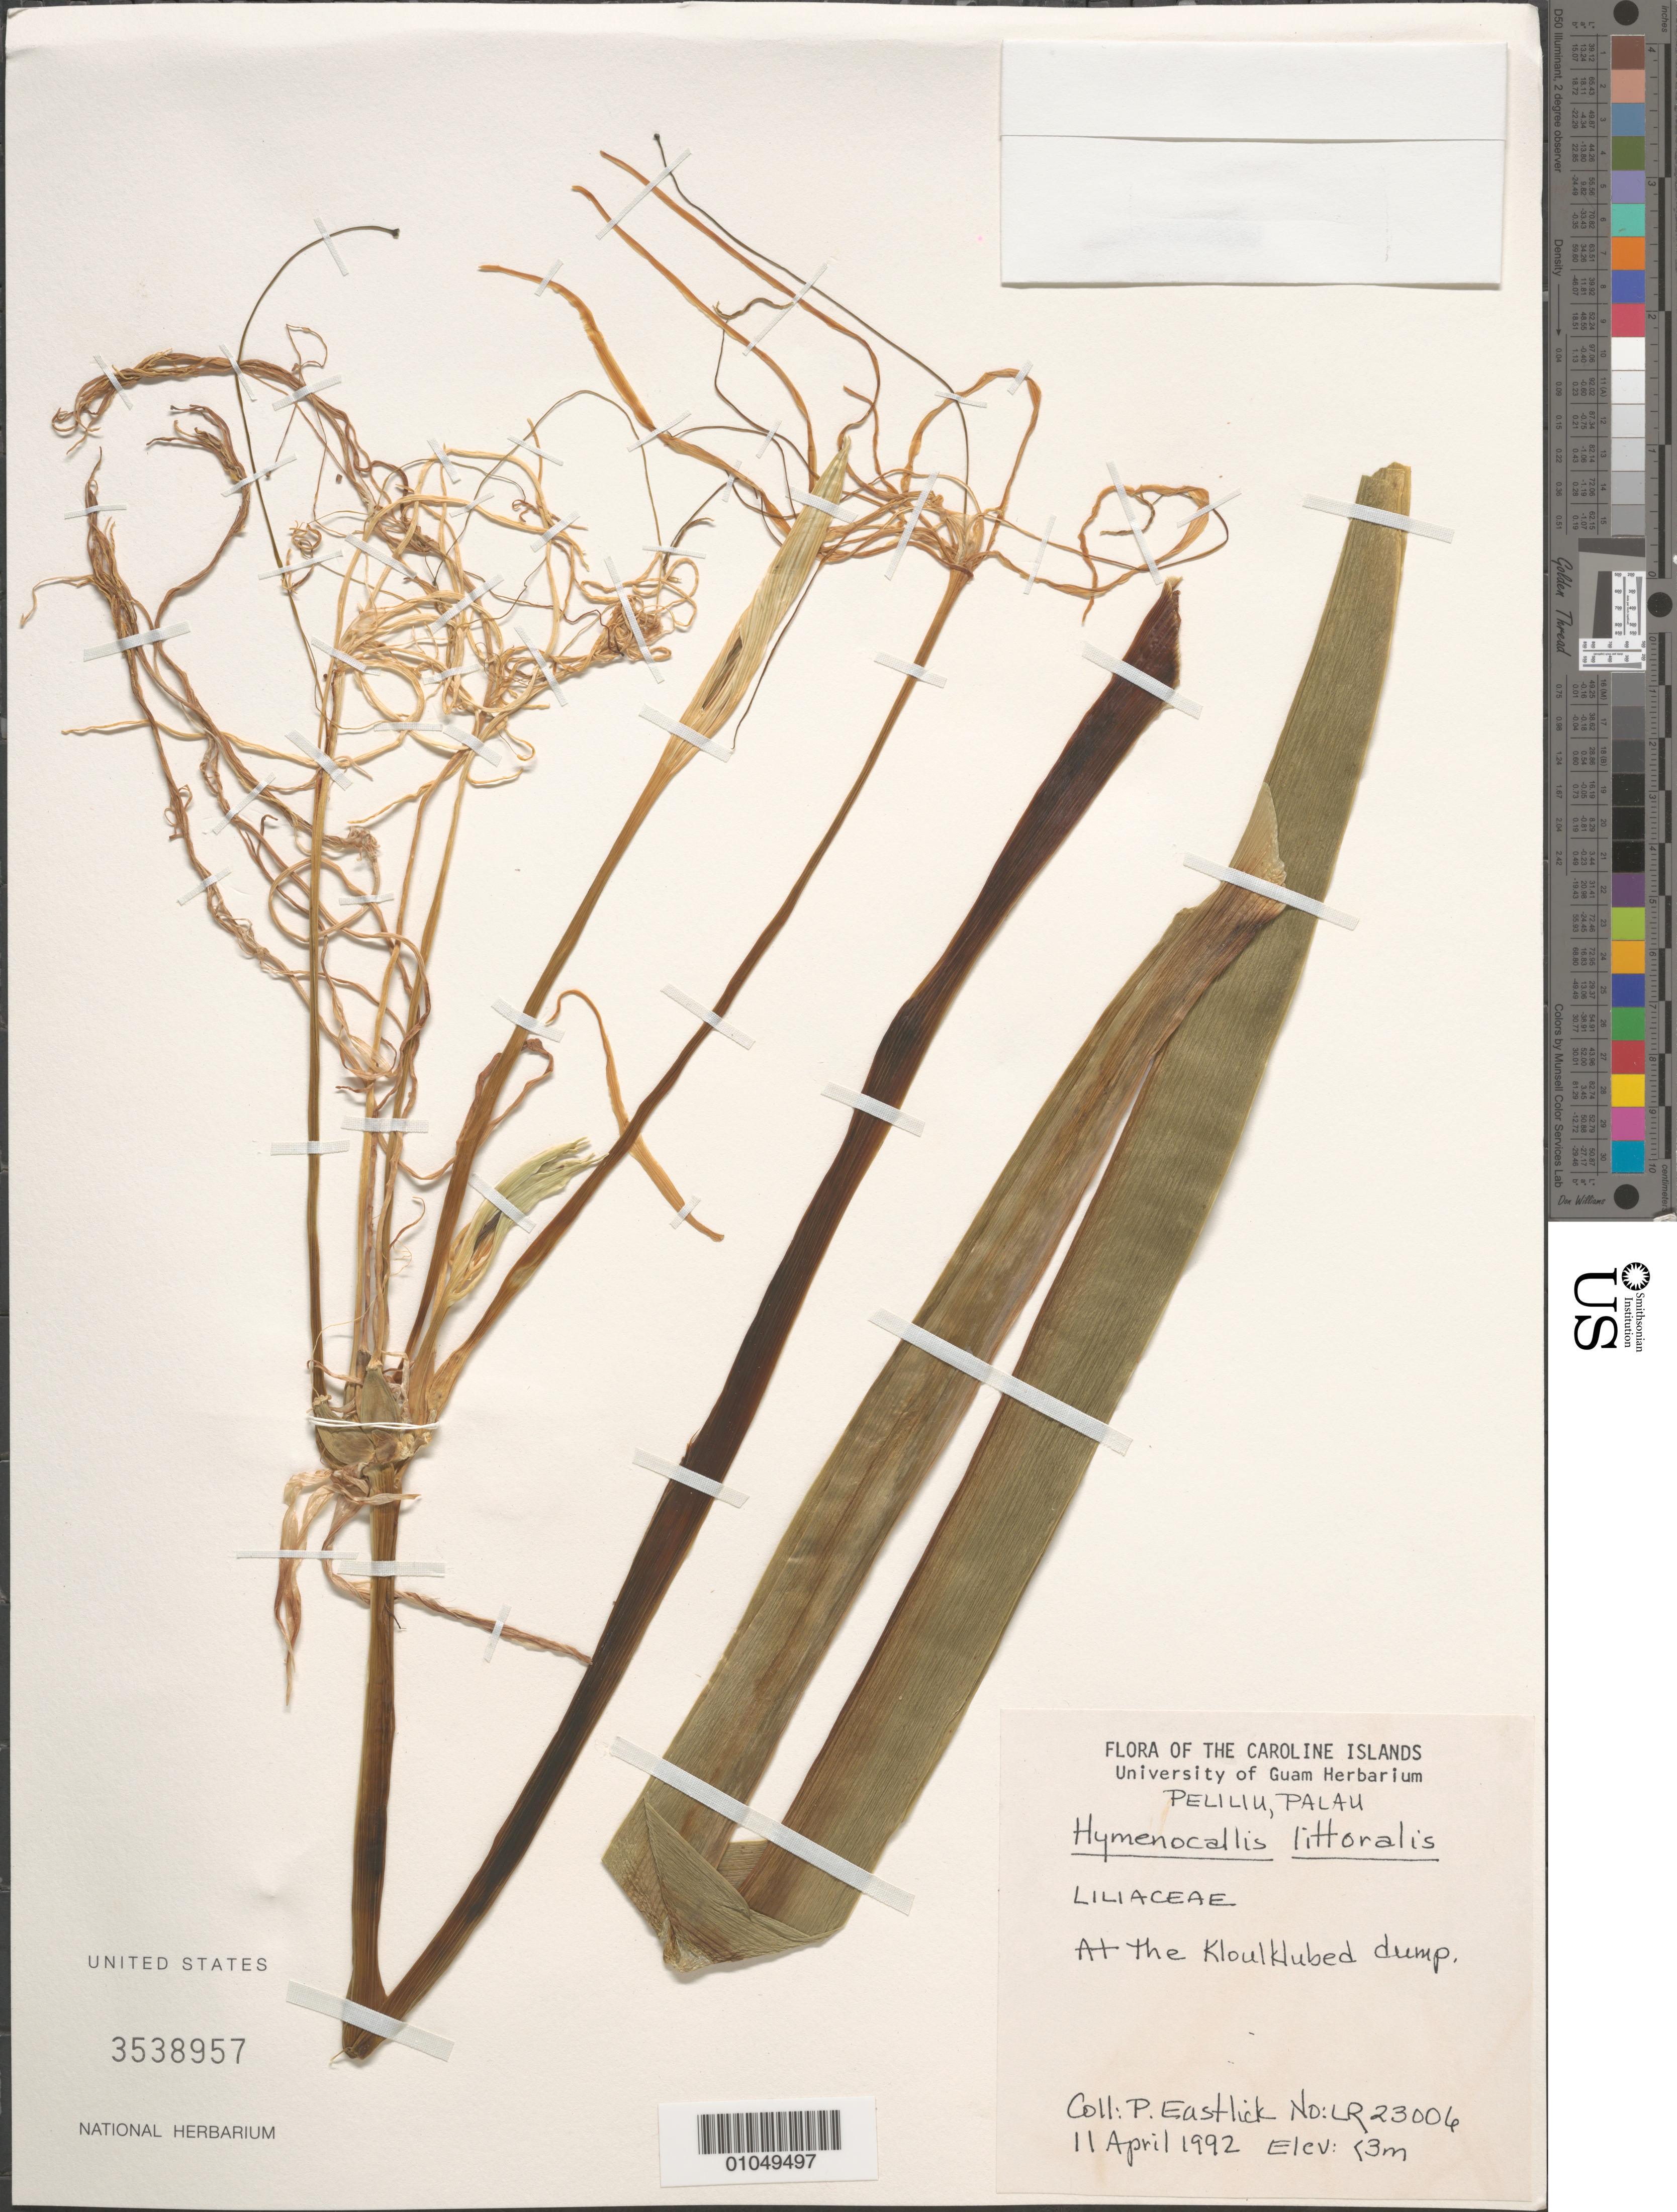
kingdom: Plantae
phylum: Tracheophyta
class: Liliopsida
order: Asparagales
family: Amaryllidaceae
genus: Hymenocallis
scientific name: Hymenocallis littoralis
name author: (Jacq.) Salisb.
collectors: P. Eastlick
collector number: LR 23006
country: Palau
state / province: Peleliu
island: Beliliou [Peleliu]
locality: Peliliu, Palau, at the Kloulklobed dump.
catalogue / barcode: US 3538957